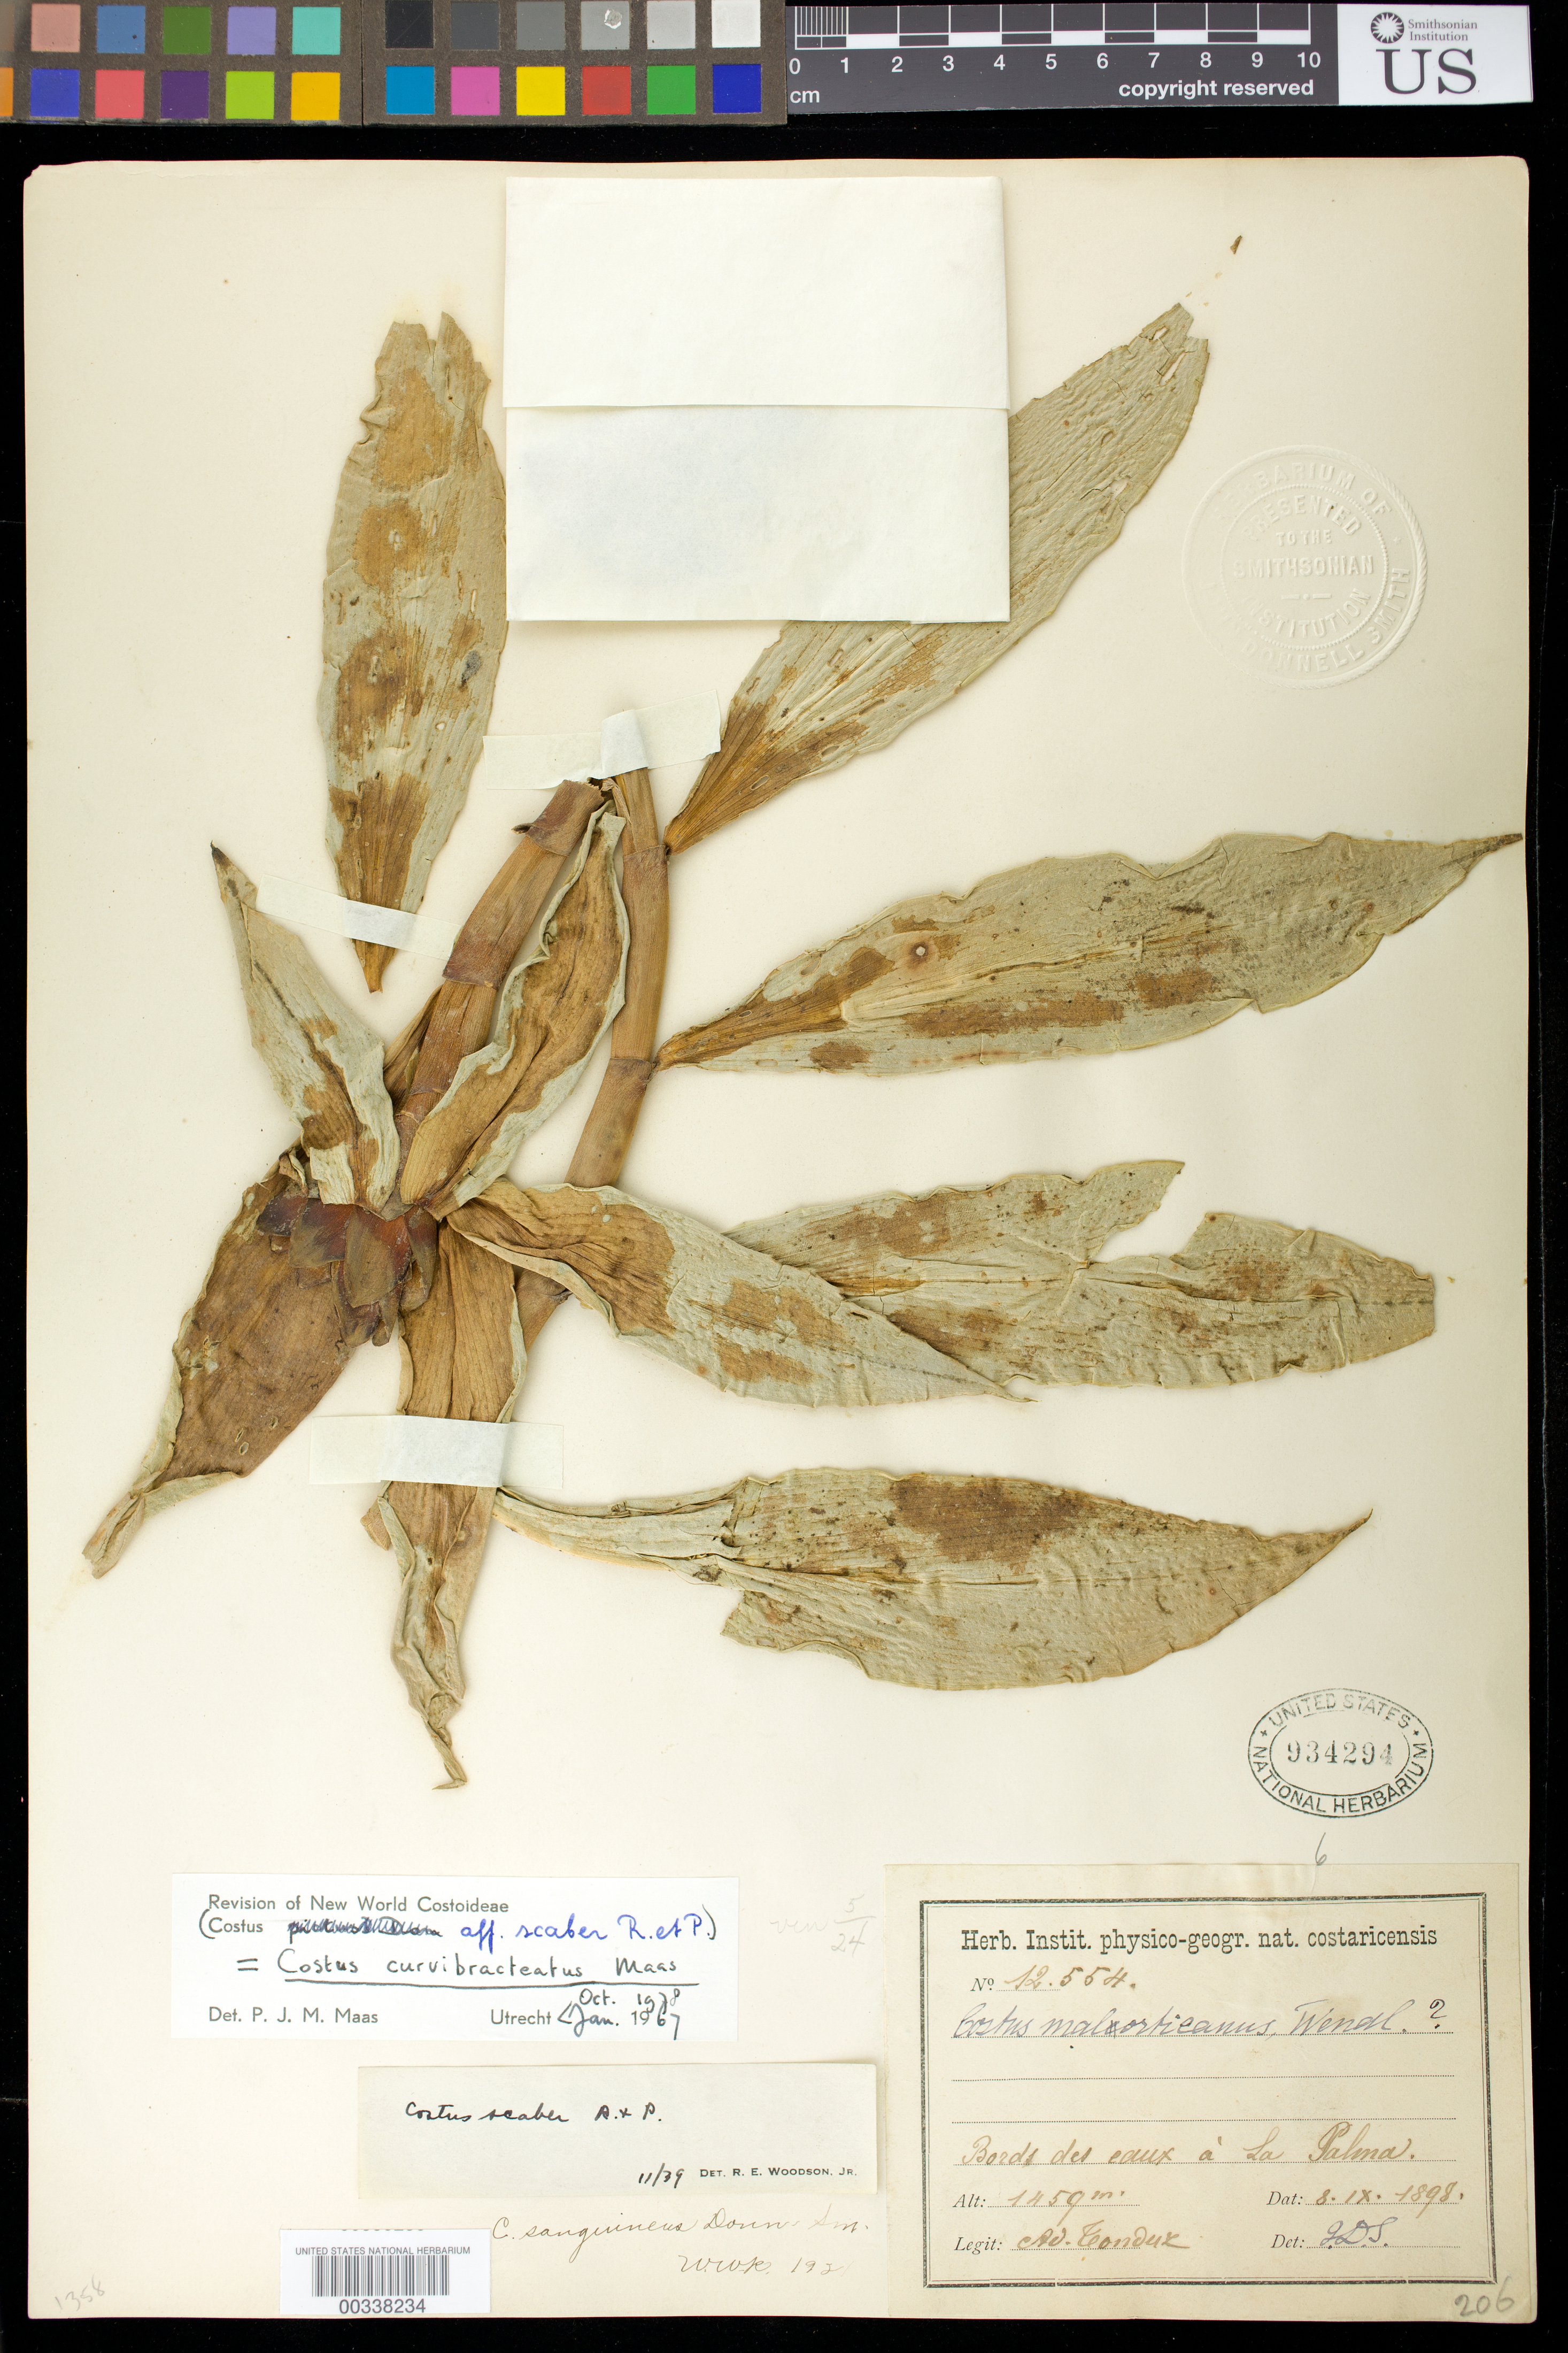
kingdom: Plantae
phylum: Tracheophyta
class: Liliopsida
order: Zingiberales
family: Costaceae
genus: Costus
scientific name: Costus curvibracteatus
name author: Maas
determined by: Maas, Paul J. M.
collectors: A. Tonduz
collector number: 12554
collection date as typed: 08 Sep 1898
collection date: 1898-09-08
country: Costa Rica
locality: Bords des eaux a La Palma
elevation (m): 1459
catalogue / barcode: US 934294